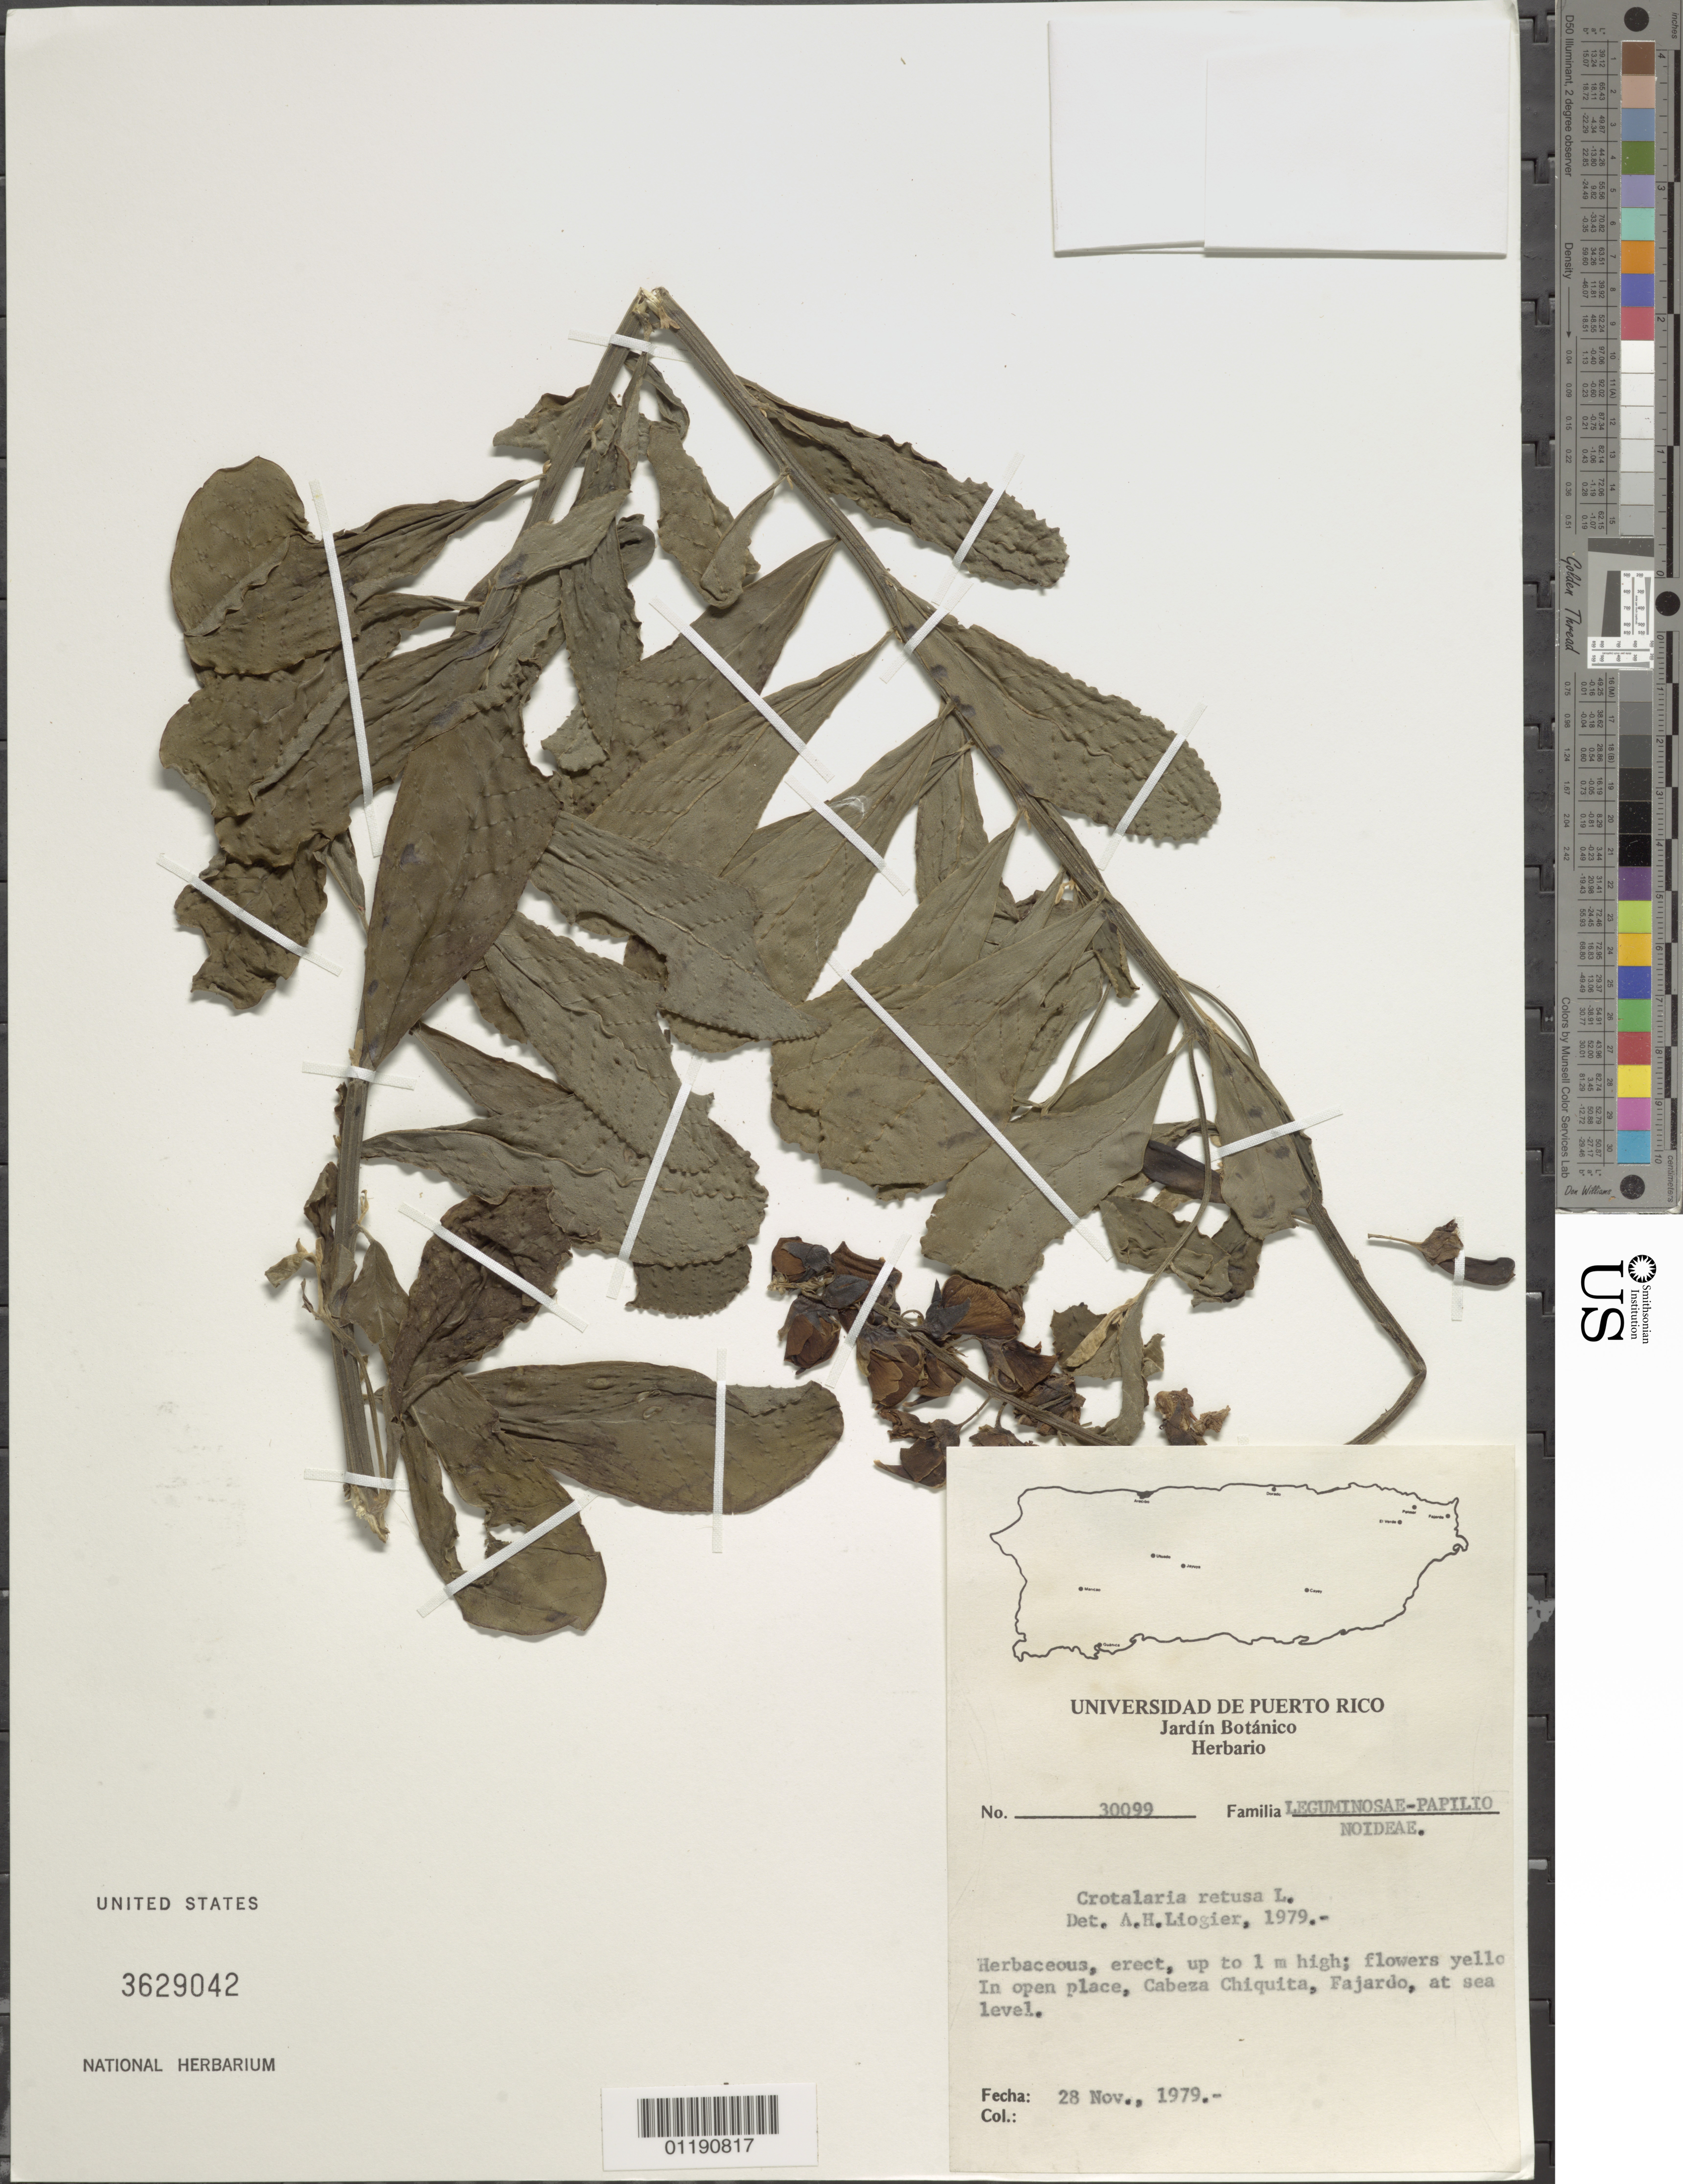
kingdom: Plantae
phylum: Tracheophyta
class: Magnoliopsida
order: Fabales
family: Fabaceae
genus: Crotalaria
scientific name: Crotalaria retusa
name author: L.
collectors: A. H. Liogier, M. P. Liogier, L. Martorell & E. Solano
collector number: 30099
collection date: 1979-11-28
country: Puerto Rico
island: Puerto Rico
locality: Cabeza Chiquita, Fajardo.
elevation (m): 0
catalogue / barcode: US 3629042